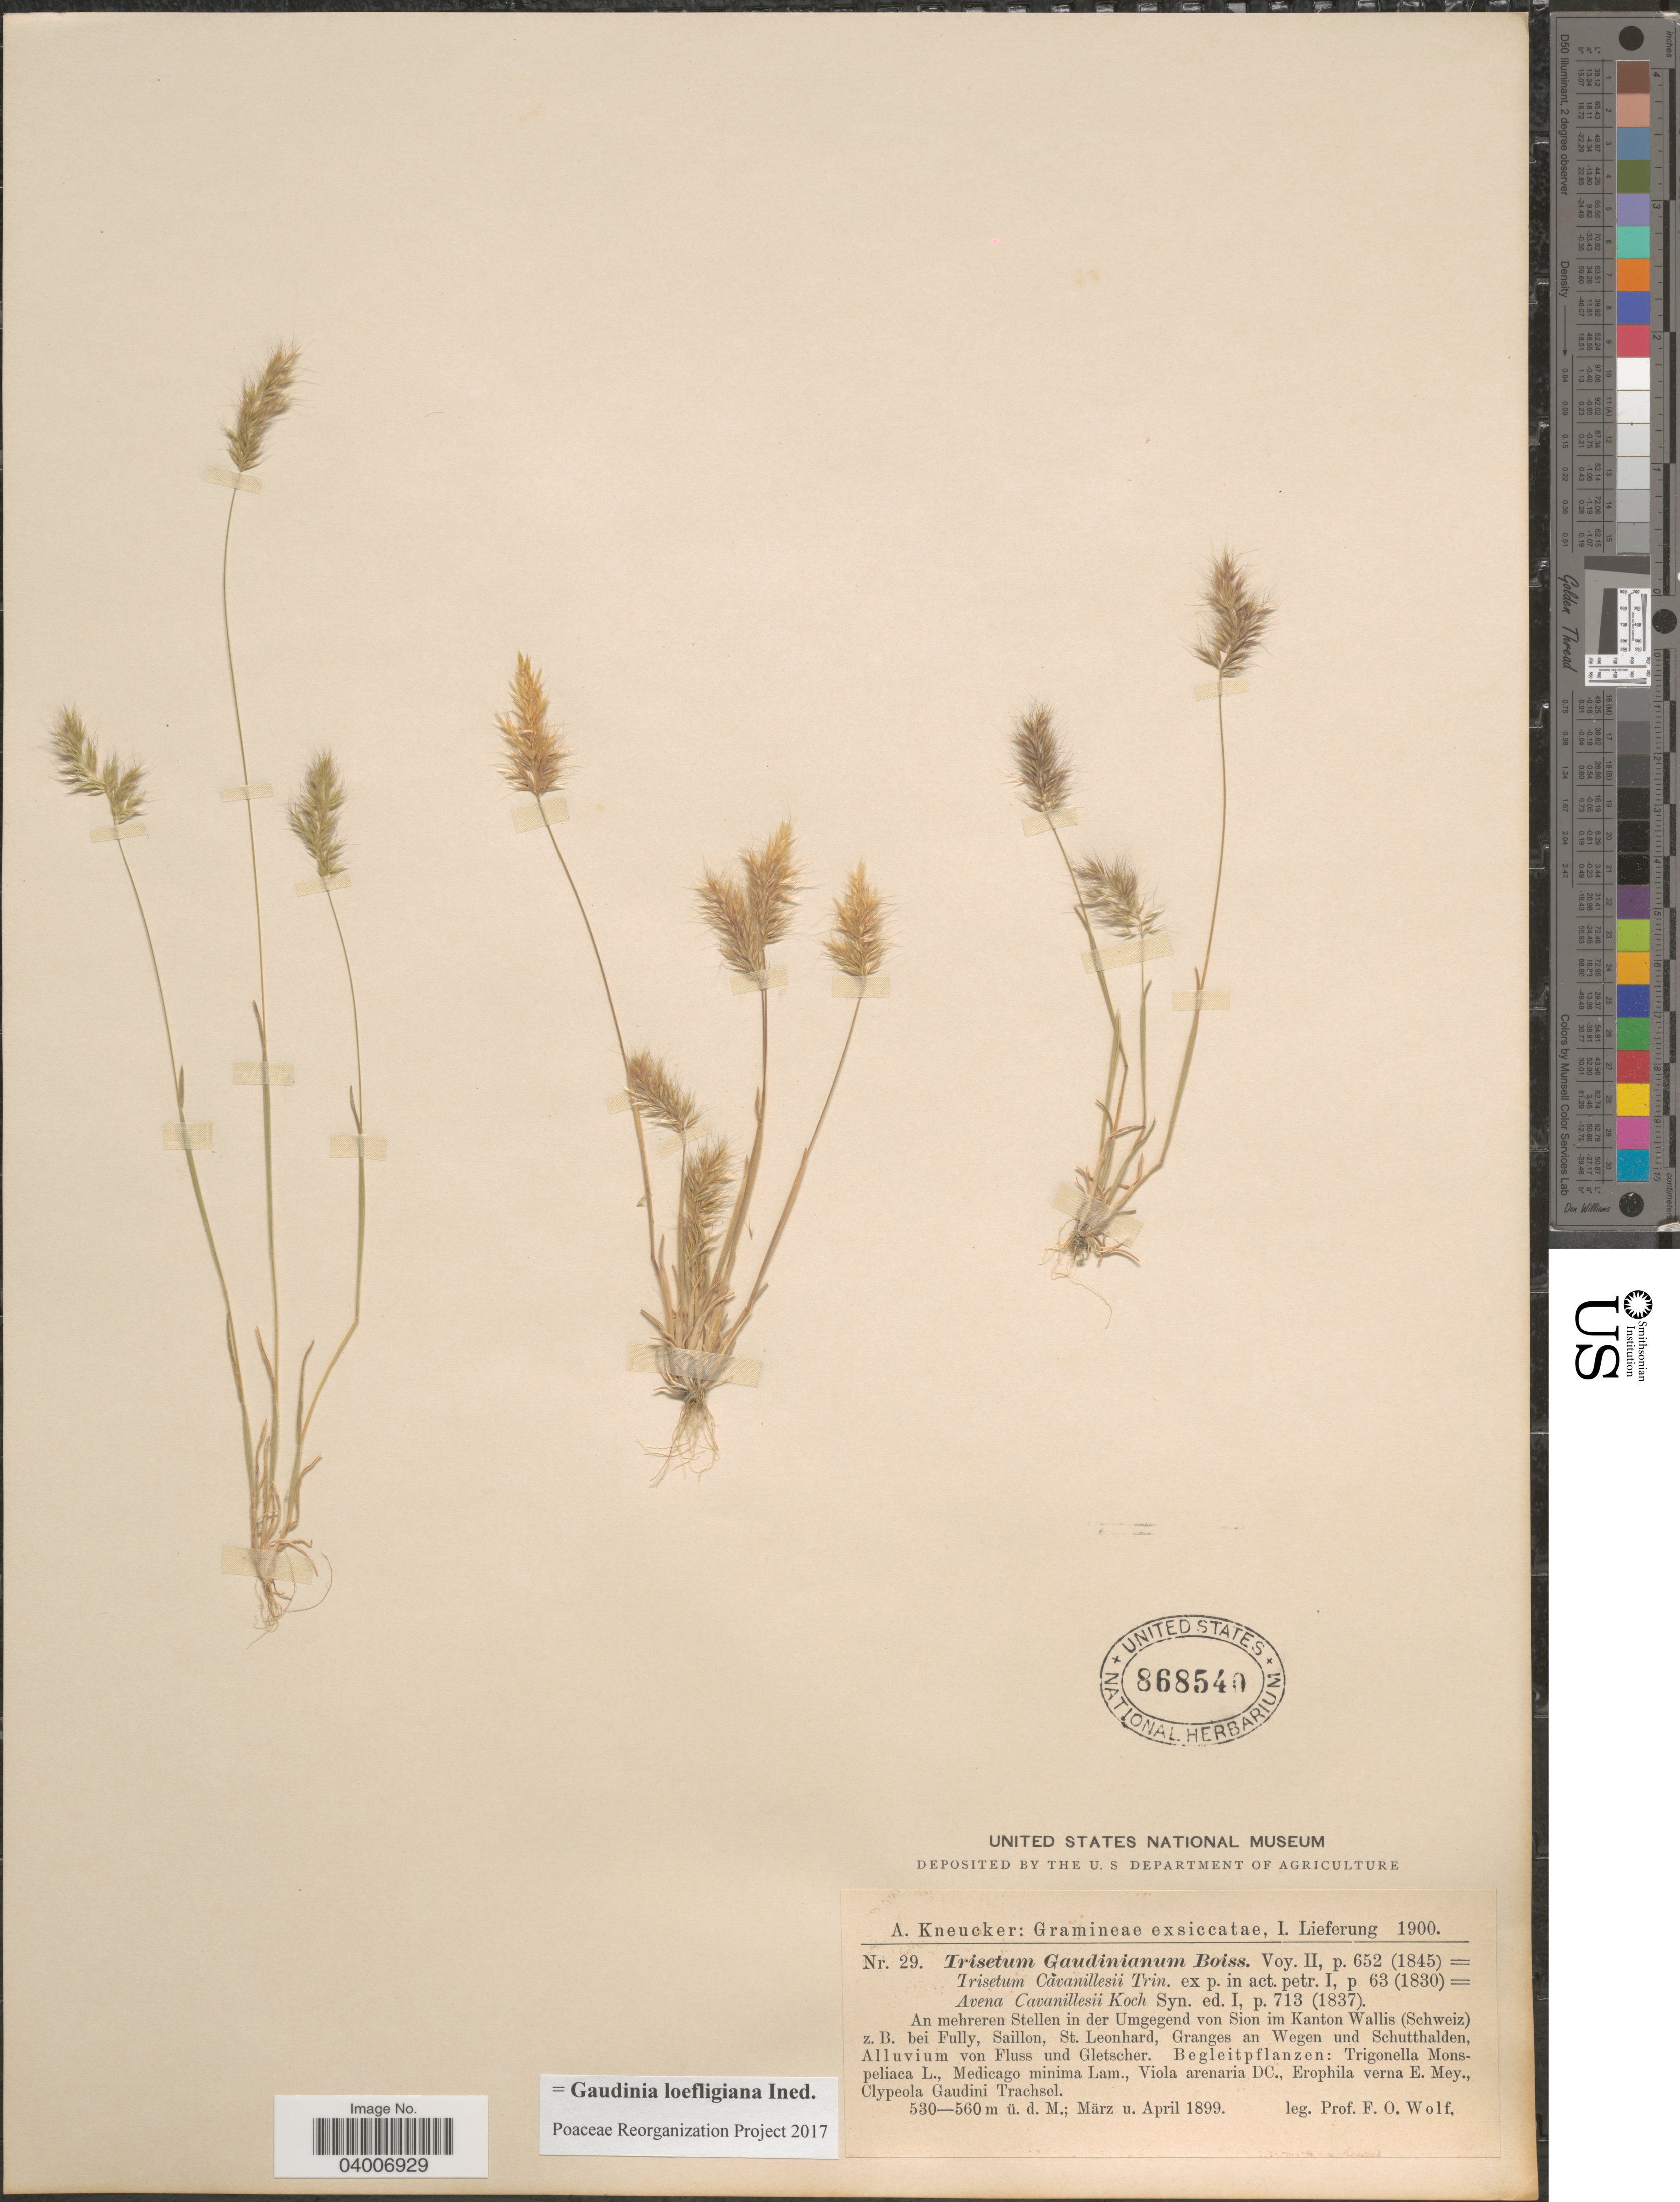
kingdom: Plantae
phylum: Tracheophyta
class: Liliopsida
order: Poales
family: Poaceae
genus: Gaudinia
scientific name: Gaudinia loefligiana ined.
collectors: F. Wolf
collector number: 29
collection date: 1899-03/1899-04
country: Switzerland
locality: An mehreren Stellen in der Umgegend von Sion im Kanton Wallis (Schweiz) z. B. bei Fully, Saillon, St. Leonhard, Granges an Wegen und Schutthalden.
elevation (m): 530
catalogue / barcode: US 868540